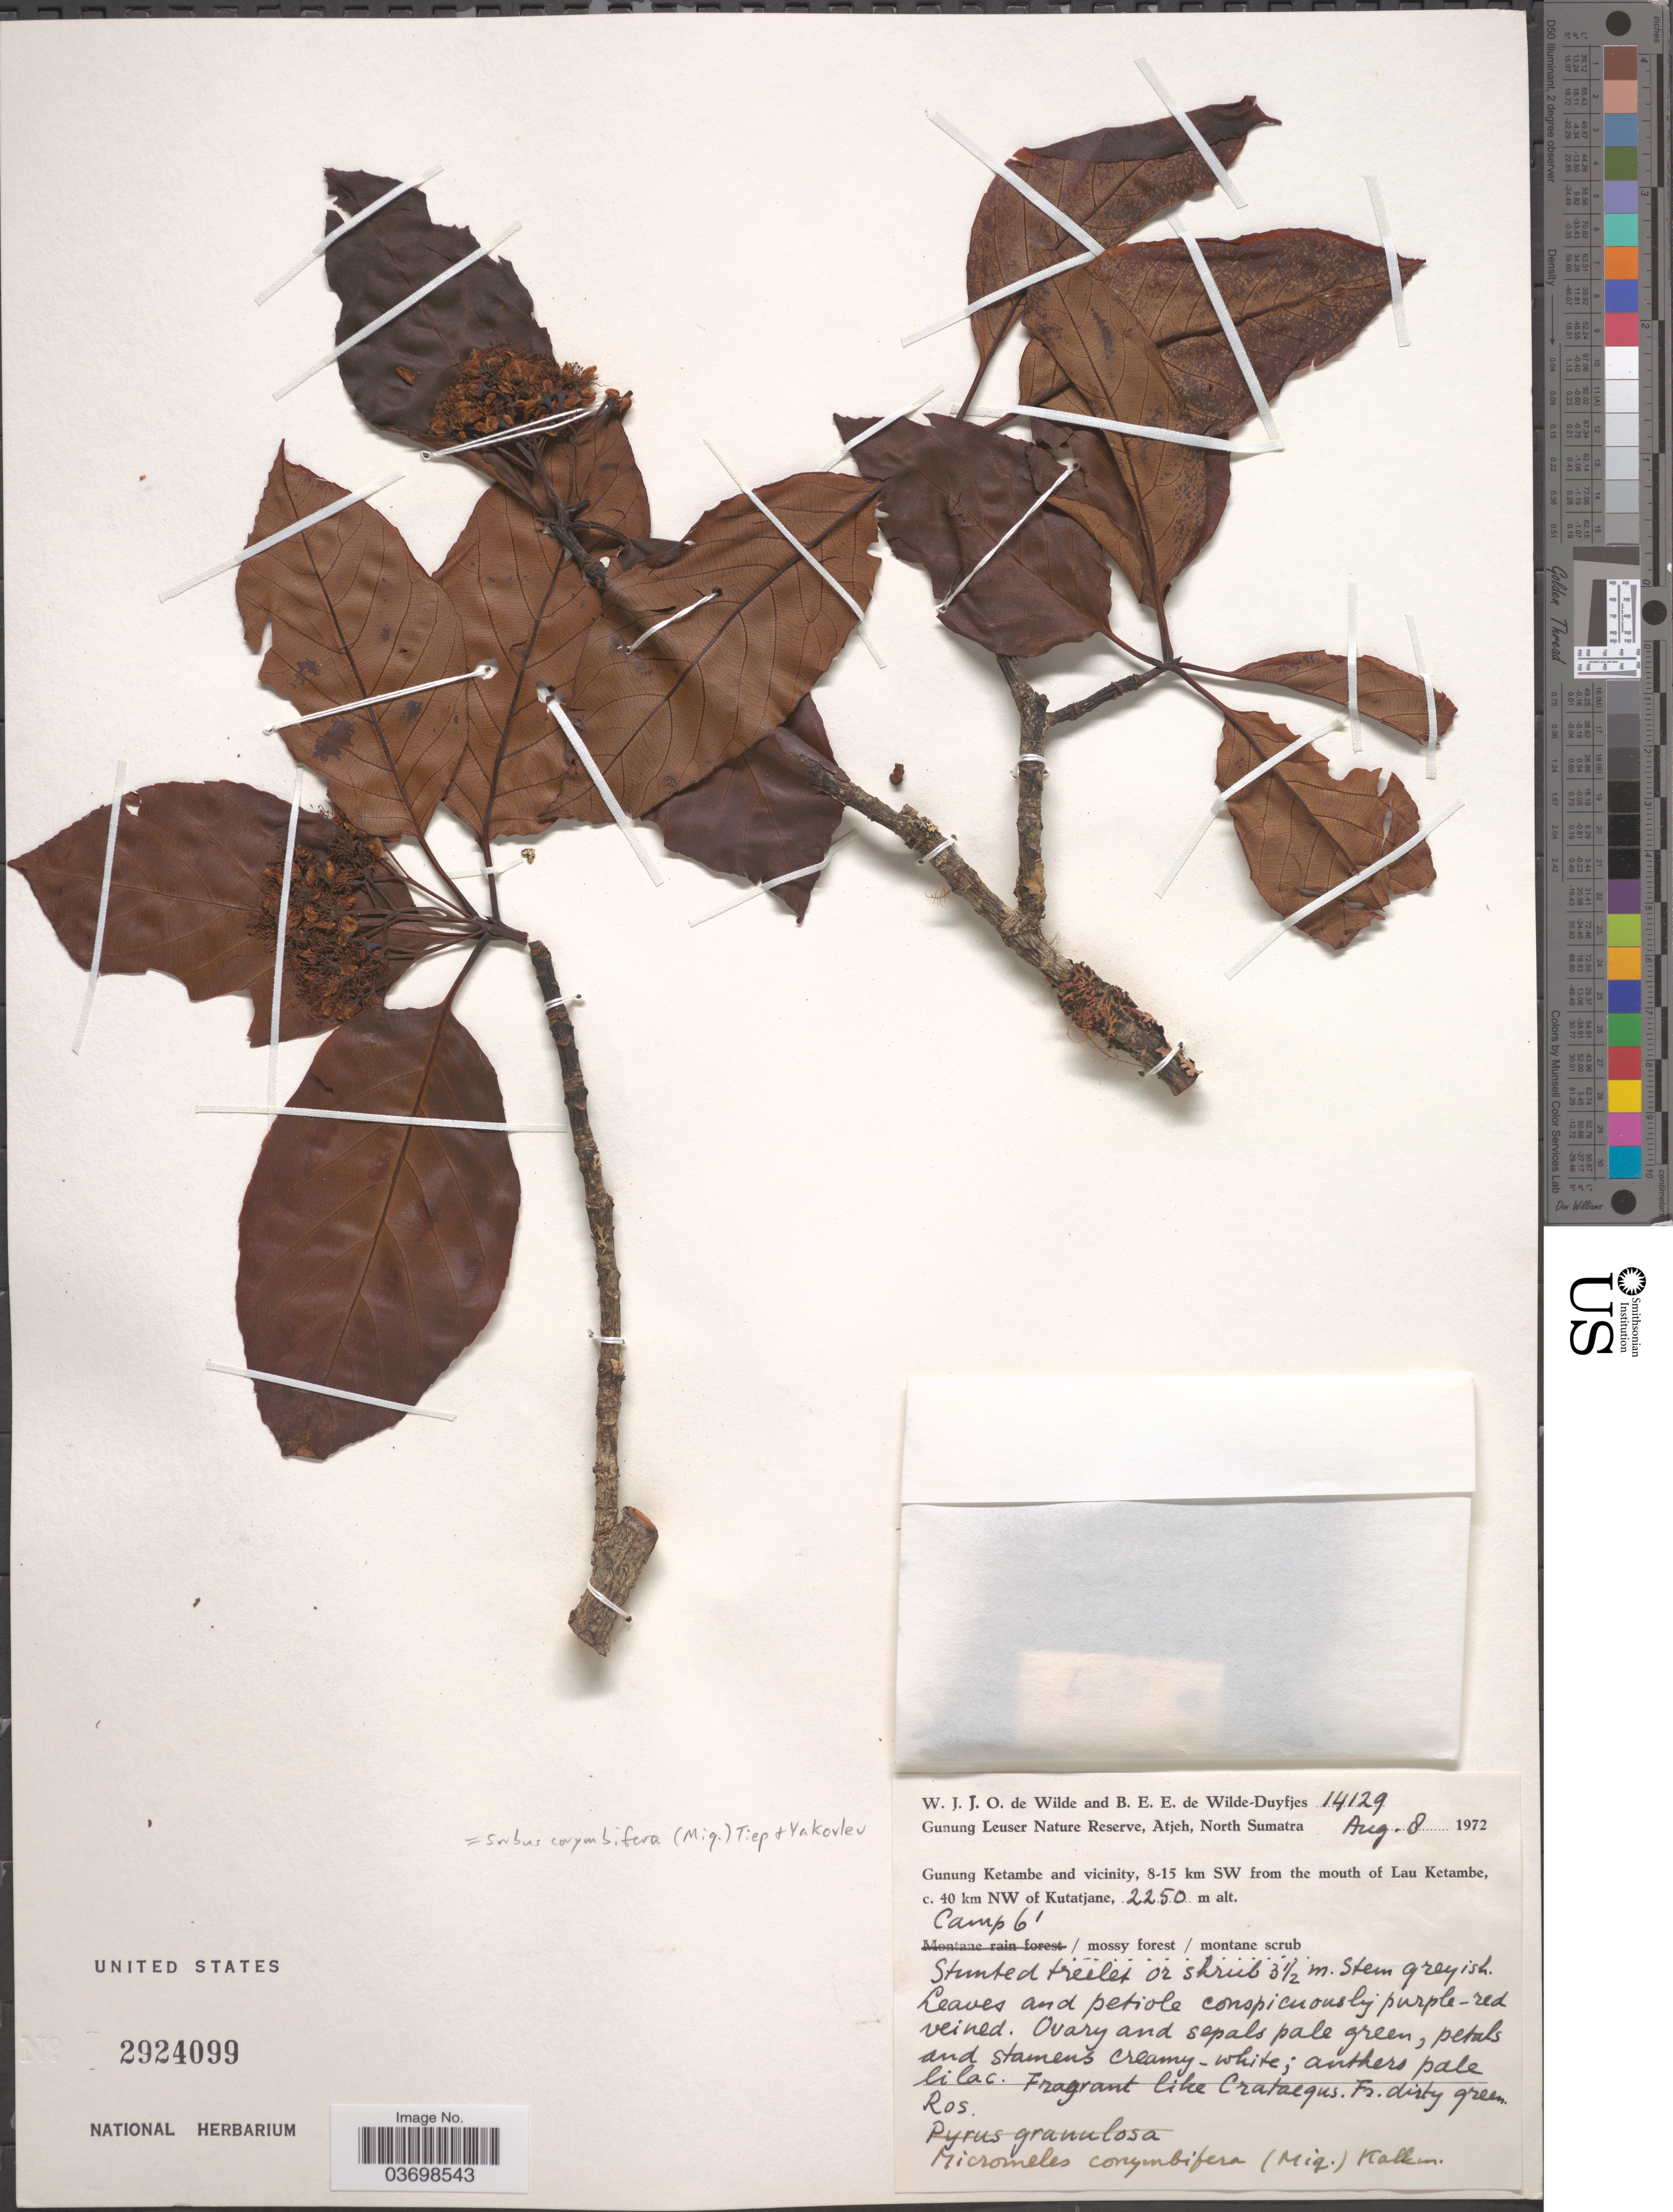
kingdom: Plantae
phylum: Tracheophyta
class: Magnoliopsida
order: Rosales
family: Rosaceae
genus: Sorbus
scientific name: Sorbus corymbifera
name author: (Miq.) T.H. Nguyên & Yakovlev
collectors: W. J. de Wilde & B. E. de Wilde-Duyfjes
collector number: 14129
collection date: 1972-08-08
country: Indonesia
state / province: Sumatra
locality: Gunung Leuser Nature Reserve, Atjeh, North Sumatra. Gunung Ketambe and vicinity, 8-15 km SW from the mouth of Lau Ketambe, c. 40 km NW of Kutatjane, Camp 6.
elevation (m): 2250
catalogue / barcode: US 2924099